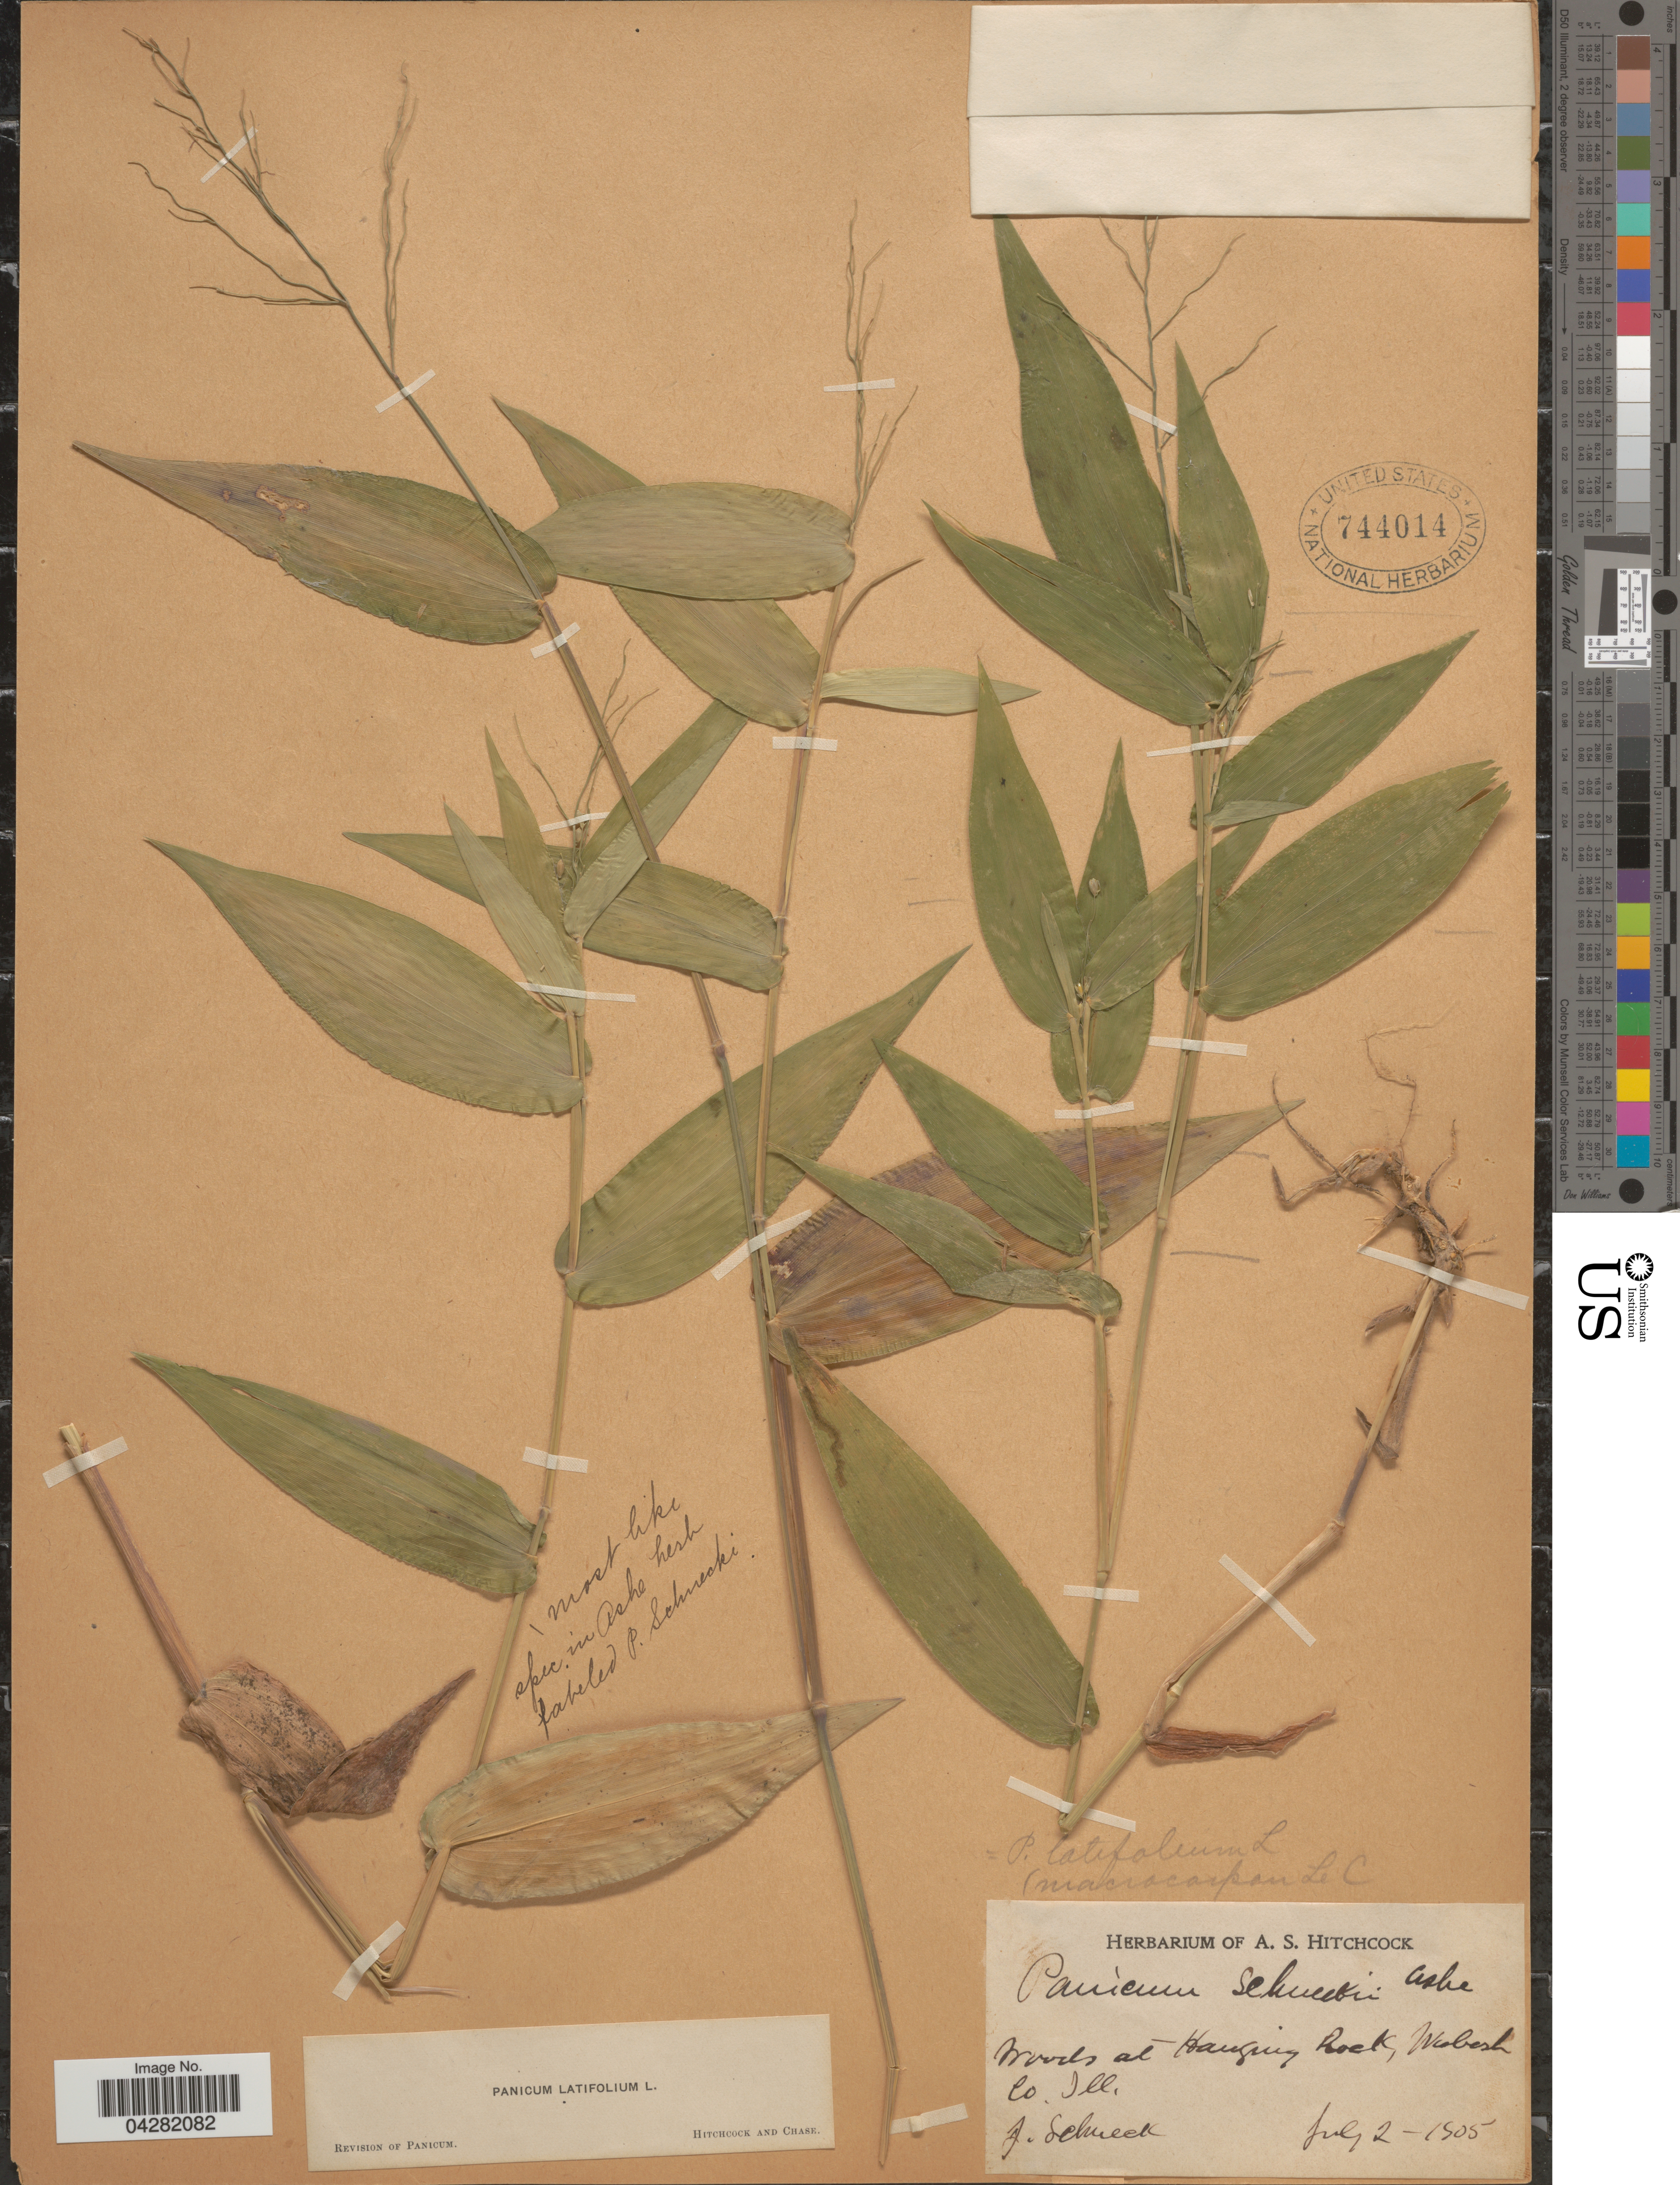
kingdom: Plantae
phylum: Tracheophyta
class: Liliopsida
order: Poales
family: Poaceae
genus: Dichanthelium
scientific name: Dichanthelium latifolium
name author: (L.) Harvill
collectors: J. Schneck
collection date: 1905-07-02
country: United States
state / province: Illinois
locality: Woods at Hanging Rock, Wabash Co.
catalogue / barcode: US 744014